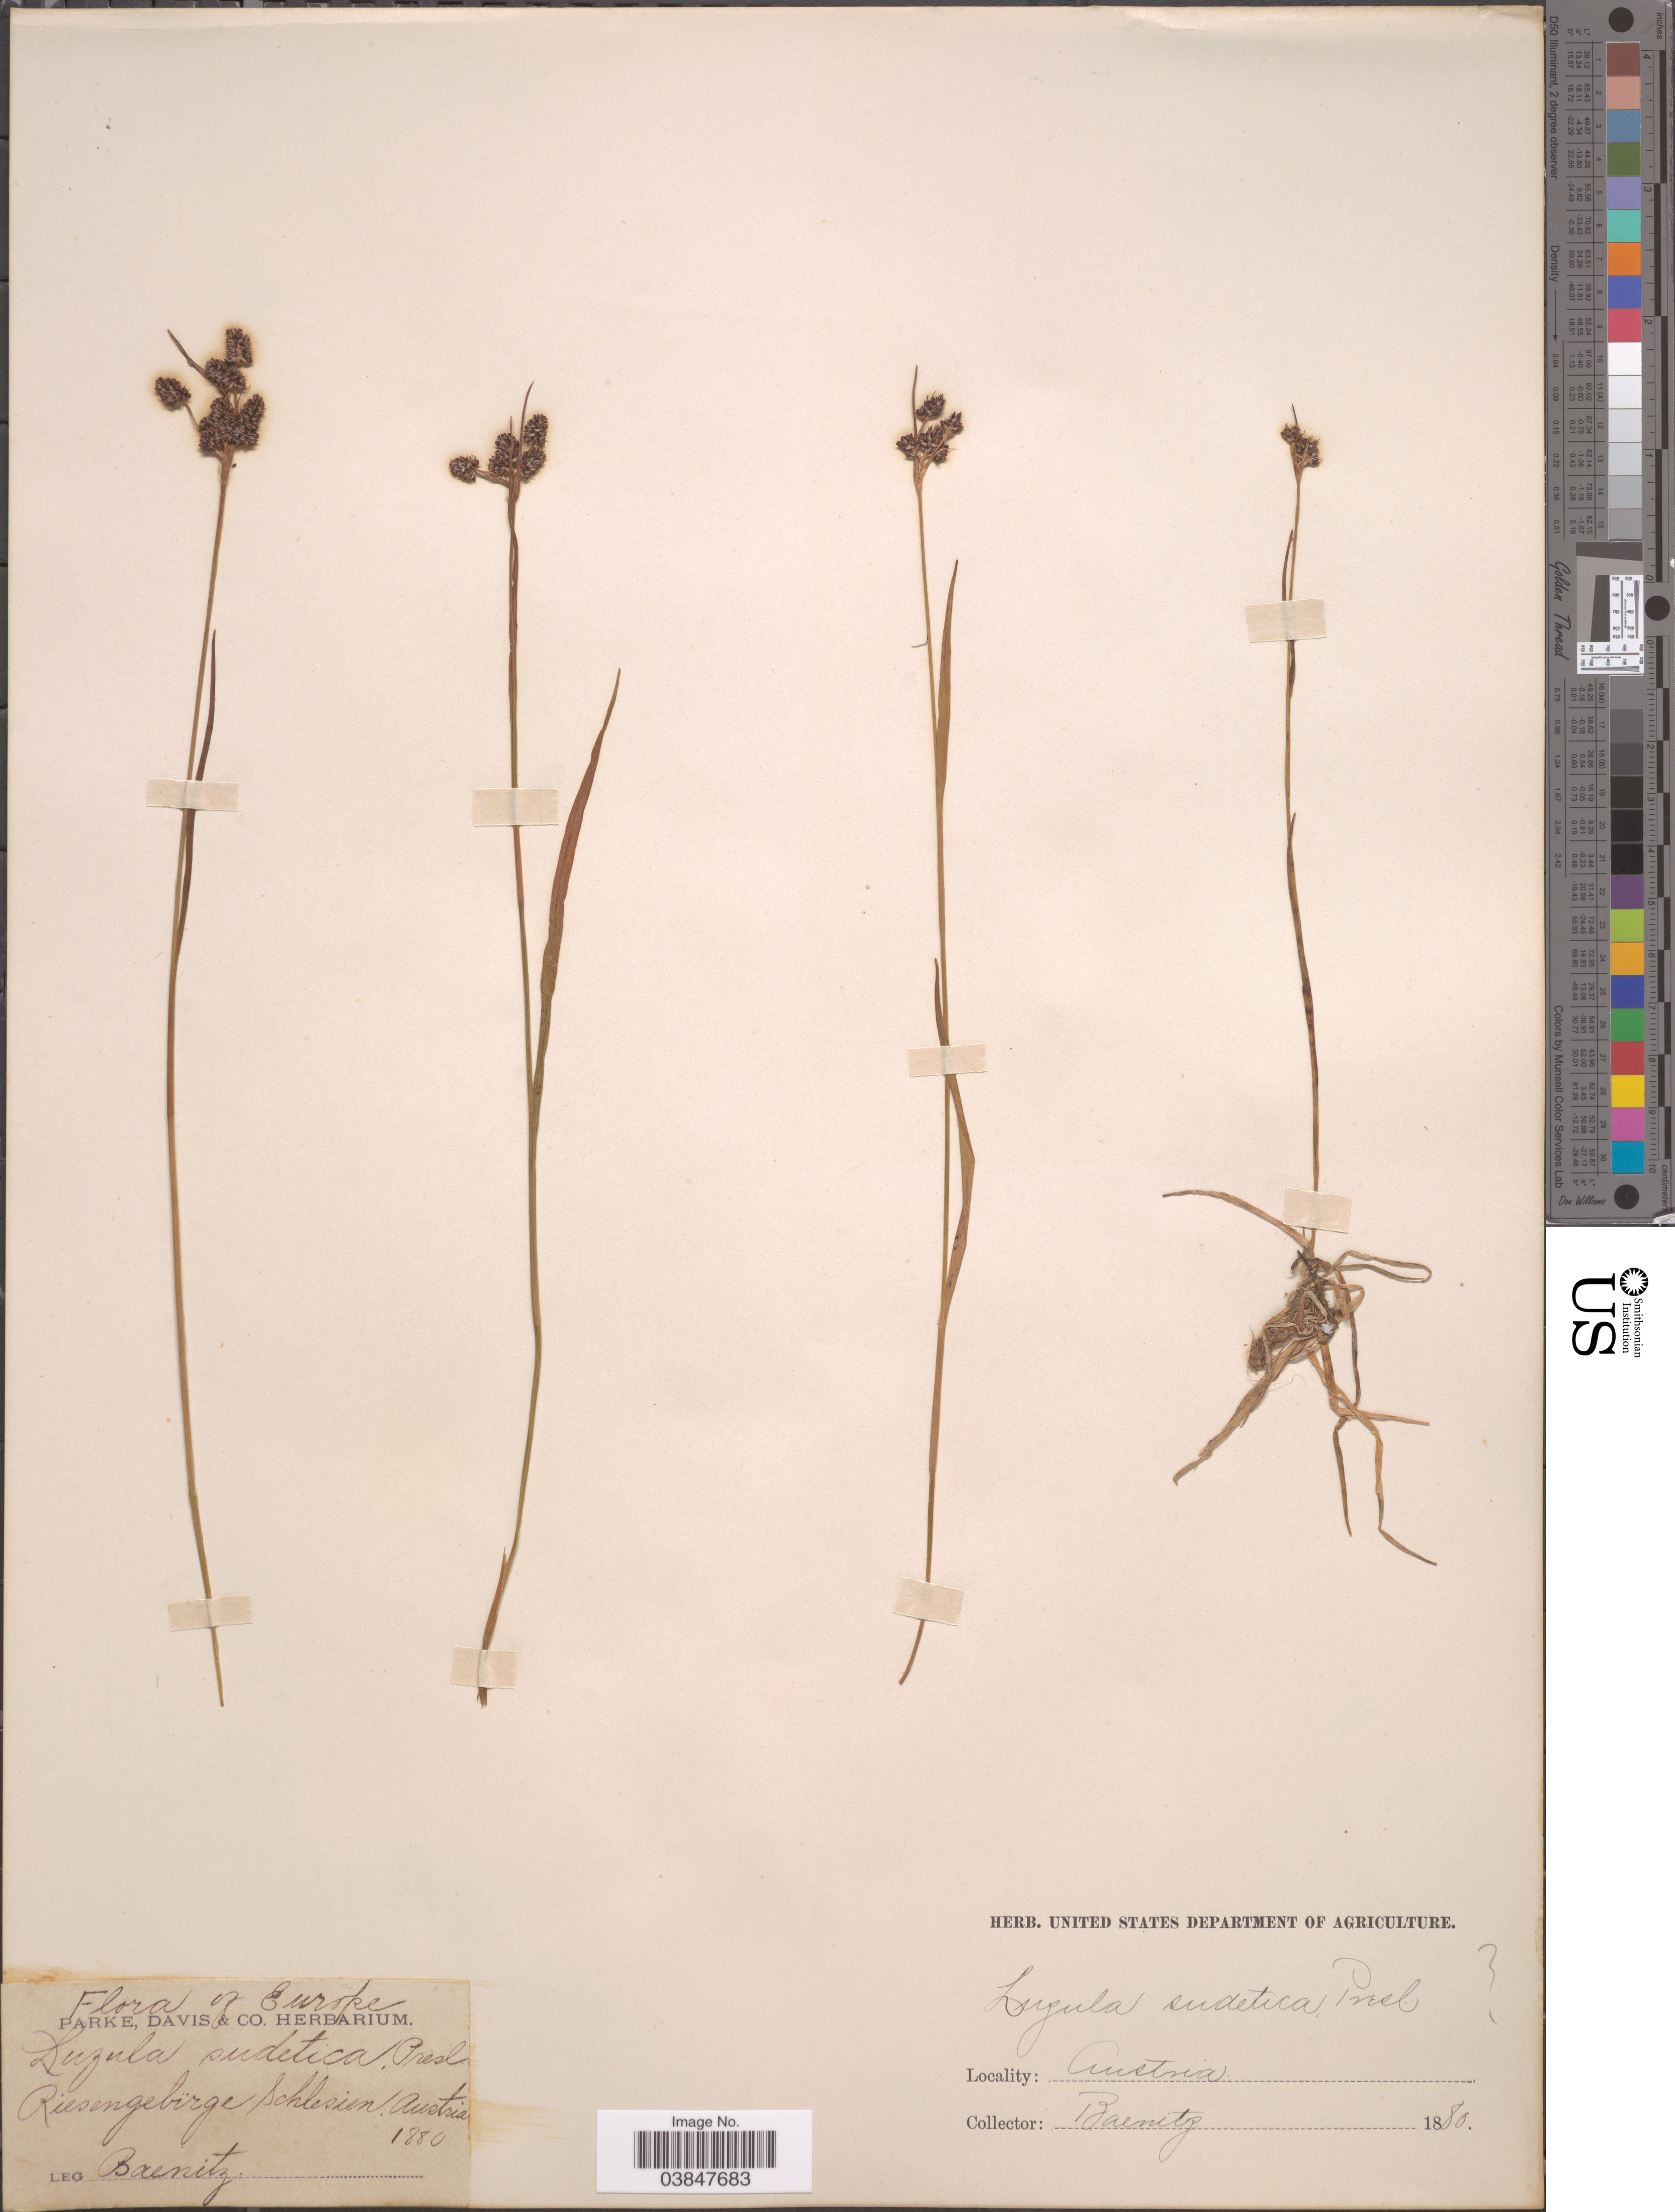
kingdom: Plantae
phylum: Tracheophyta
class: Liliopsida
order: Poales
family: Juncaceae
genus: Luzula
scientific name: Luzula campestris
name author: (L.) DC.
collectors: K. Baenitz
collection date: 1880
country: Austria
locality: Riesengebirge Schlesien.